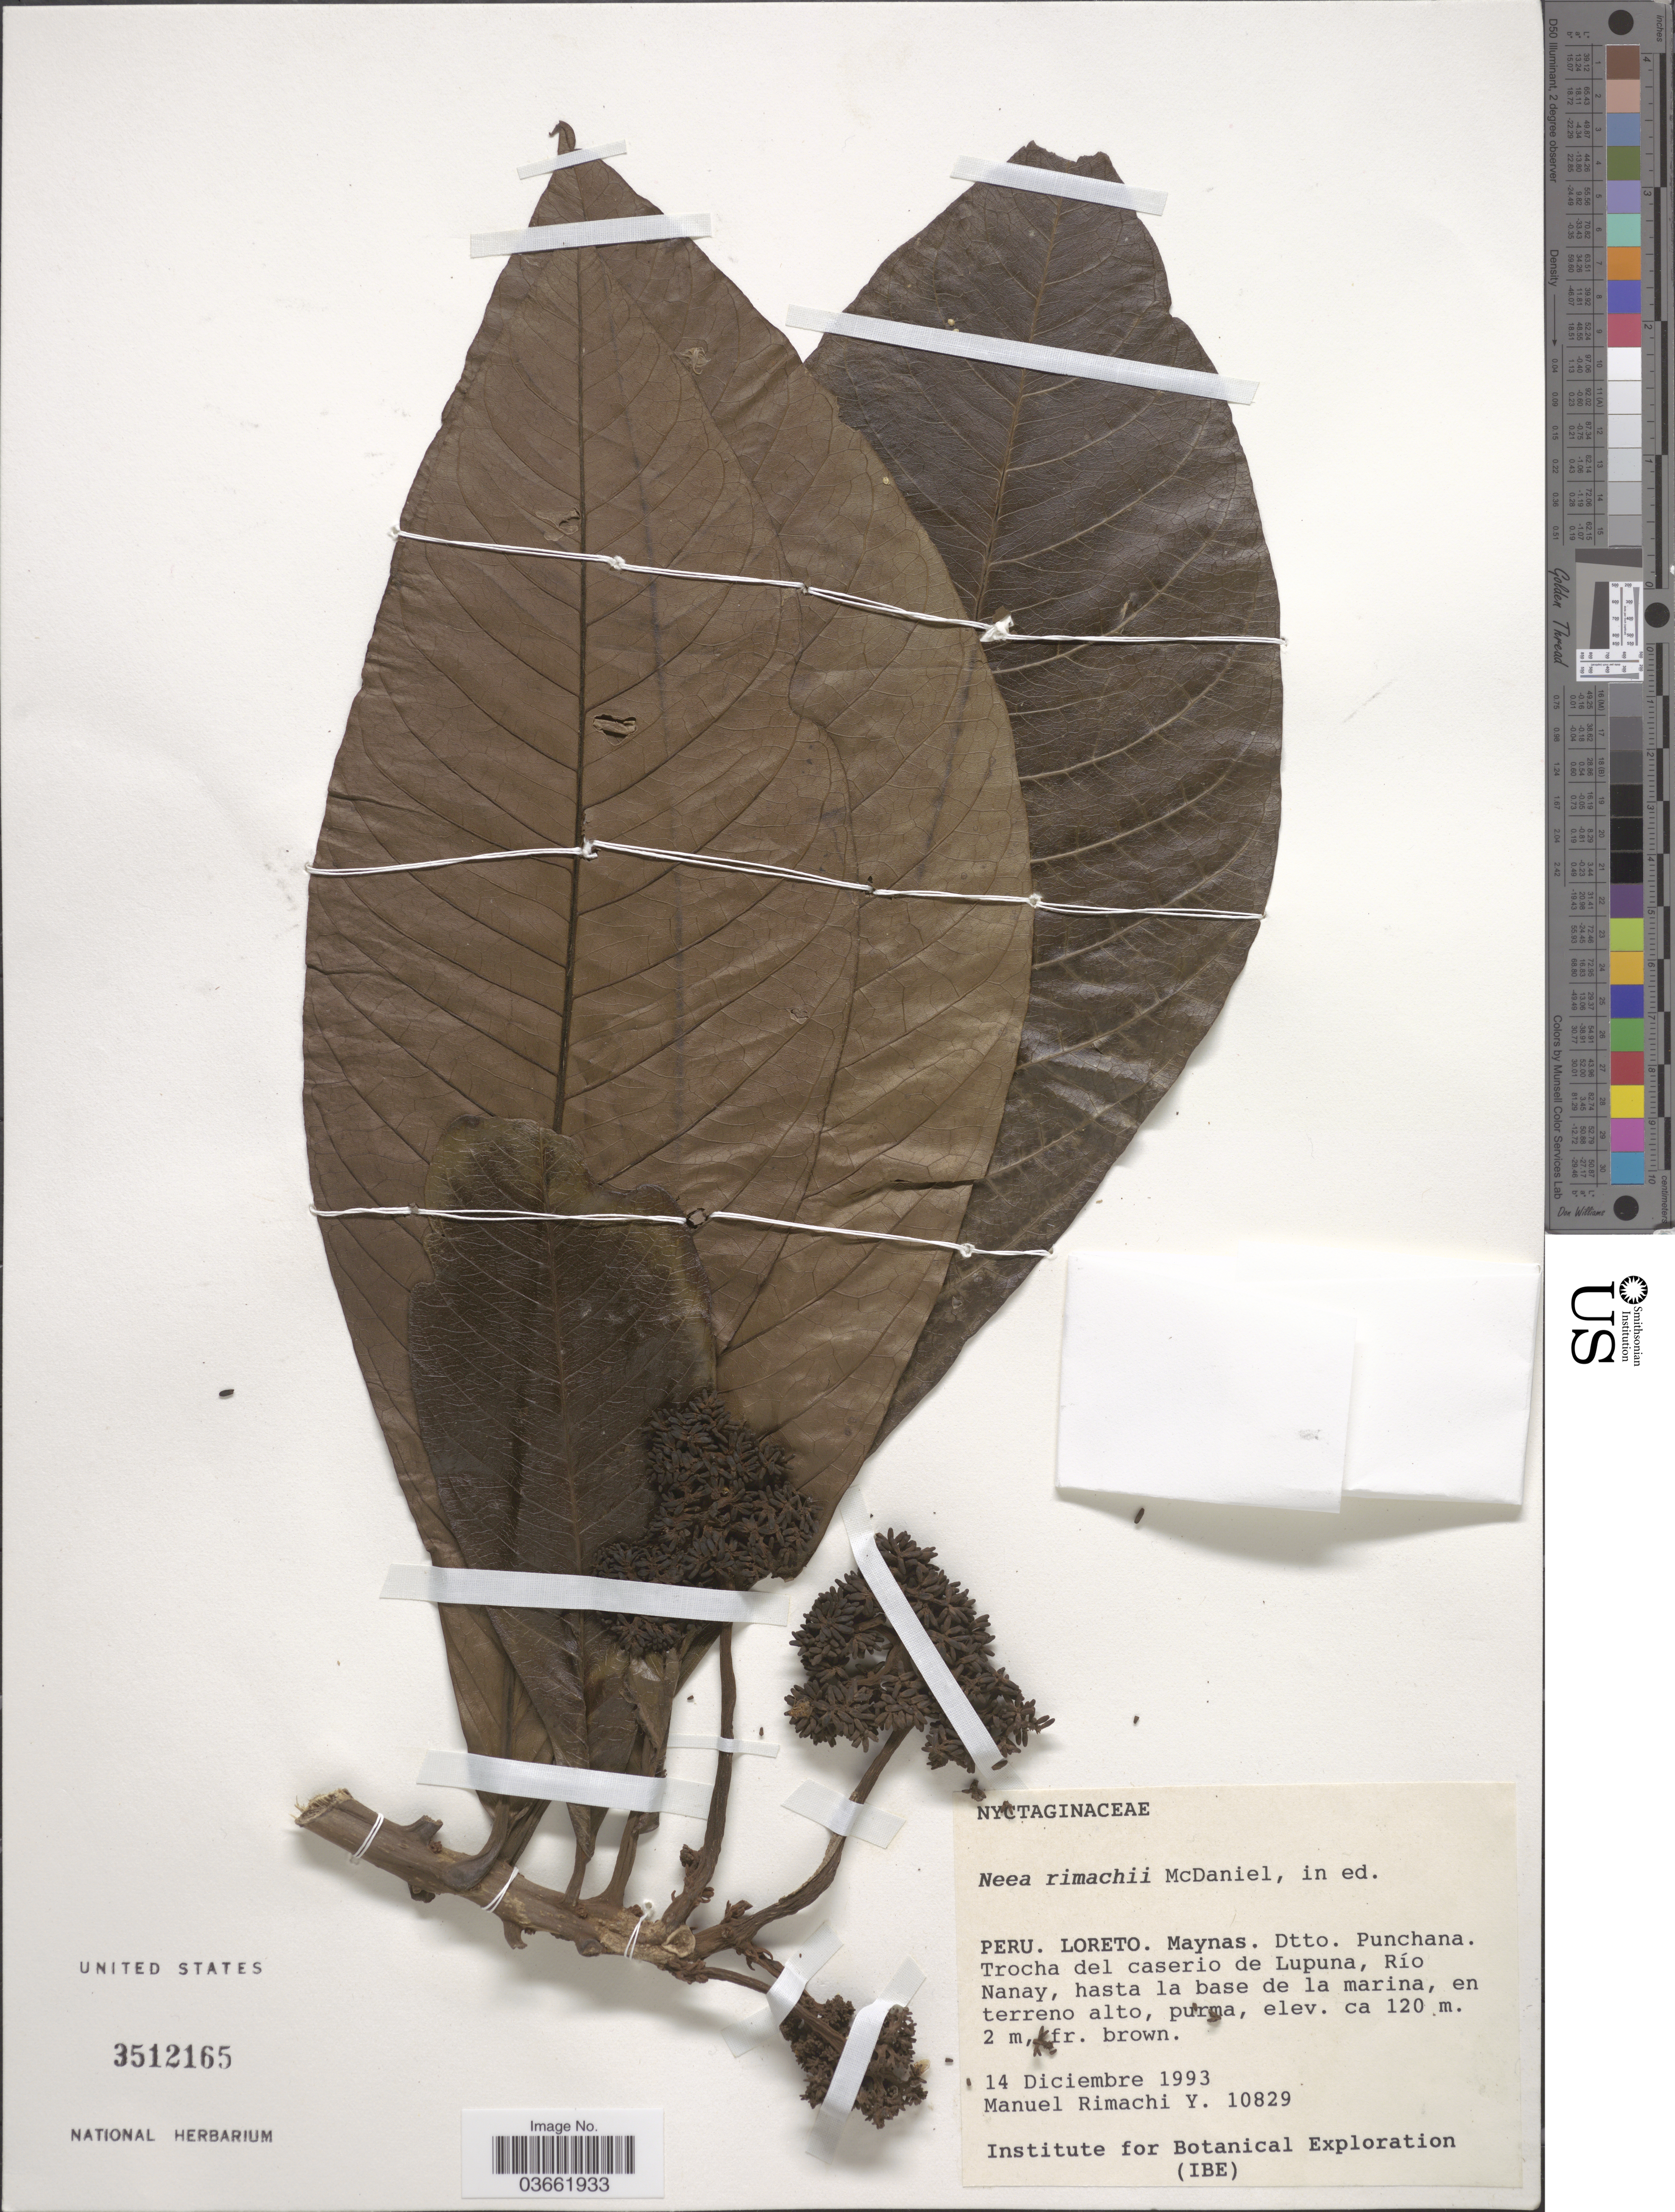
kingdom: Plantae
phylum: Tracheophyta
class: Magnoliopsida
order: Caryophyllales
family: Nyctaginaceae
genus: Neea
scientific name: Neea sp.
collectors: M. Rimachi Y.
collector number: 10829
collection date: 1993-12-14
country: Peru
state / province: Loreto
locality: Maynas. Dtto. Punchana. Trocha del caserio de Lupuna, Río Nanay, hasta la base de la marina, en terreno alto, purma.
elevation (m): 120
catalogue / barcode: US 3512165